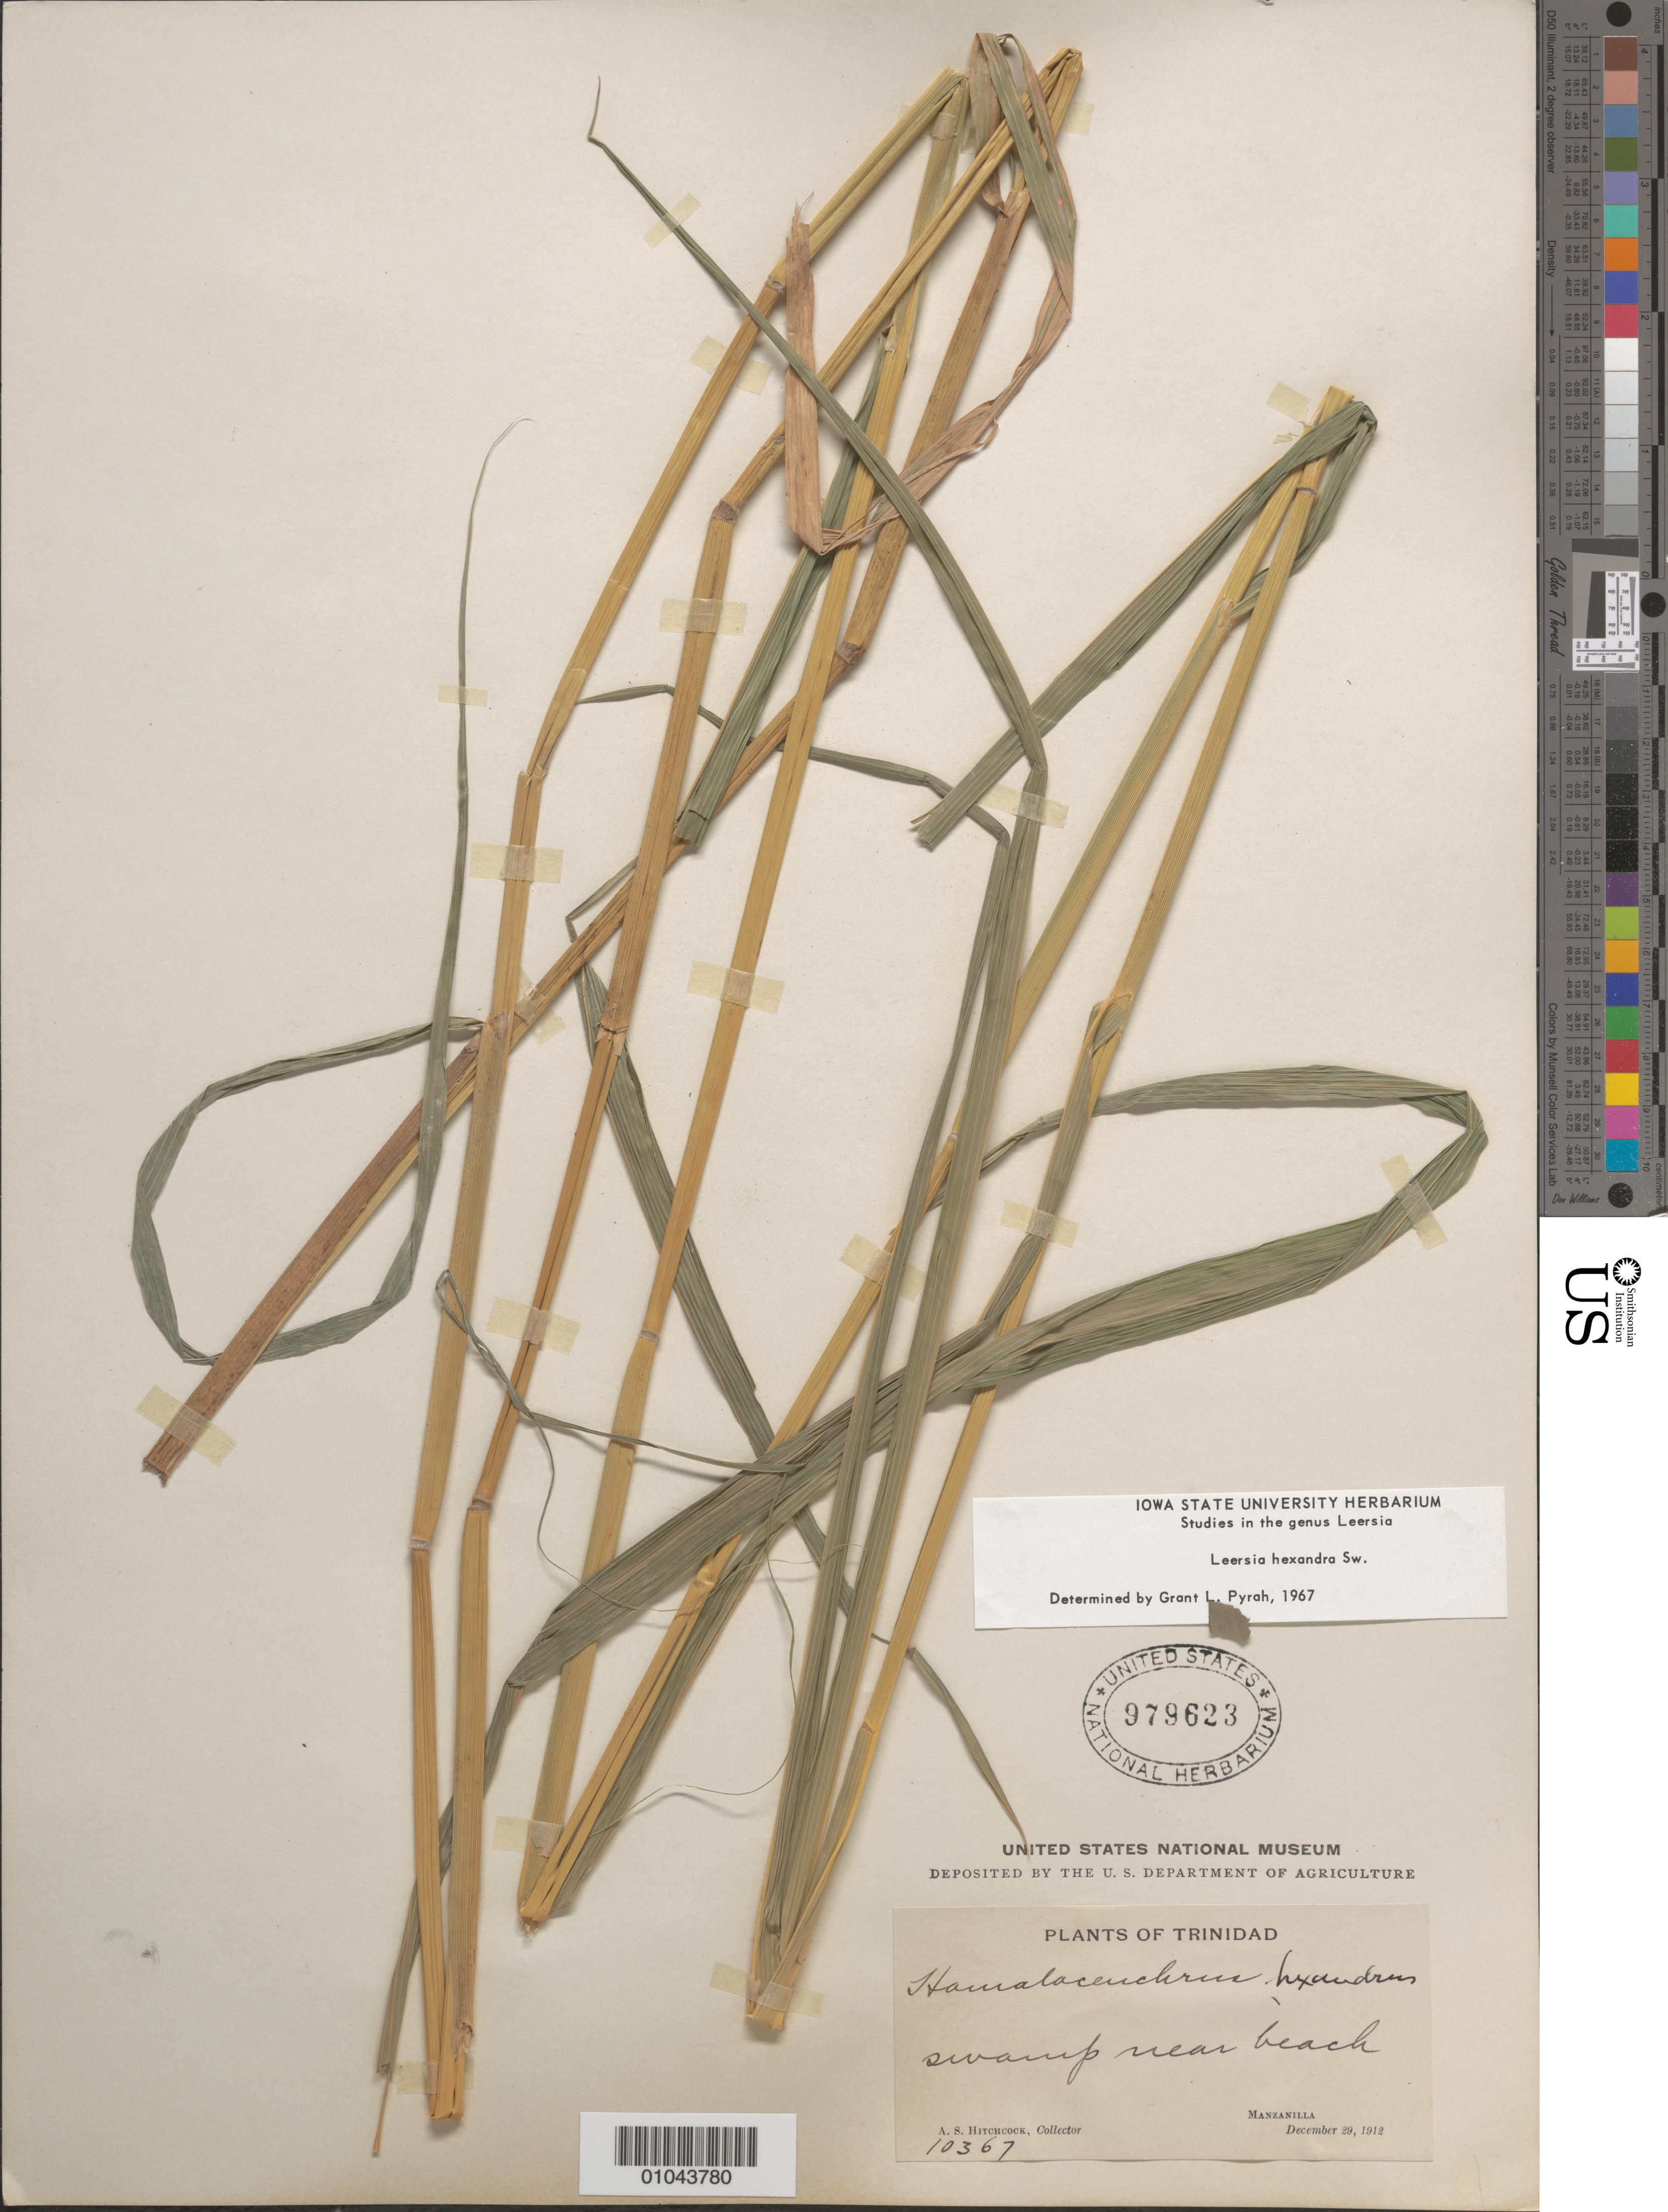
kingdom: Plantae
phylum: Tracheophyta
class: Liliopsida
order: Poales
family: Poaceae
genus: Leersia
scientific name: Leersia hexandra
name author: Sw.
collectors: A. S. Hitchcock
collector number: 10367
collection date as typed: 29 Dec 1912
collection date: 1912-12-29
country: Trinidad and Tobago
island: Trinidad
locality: Manzanilla, swamp nea beach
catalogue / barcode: US 979623